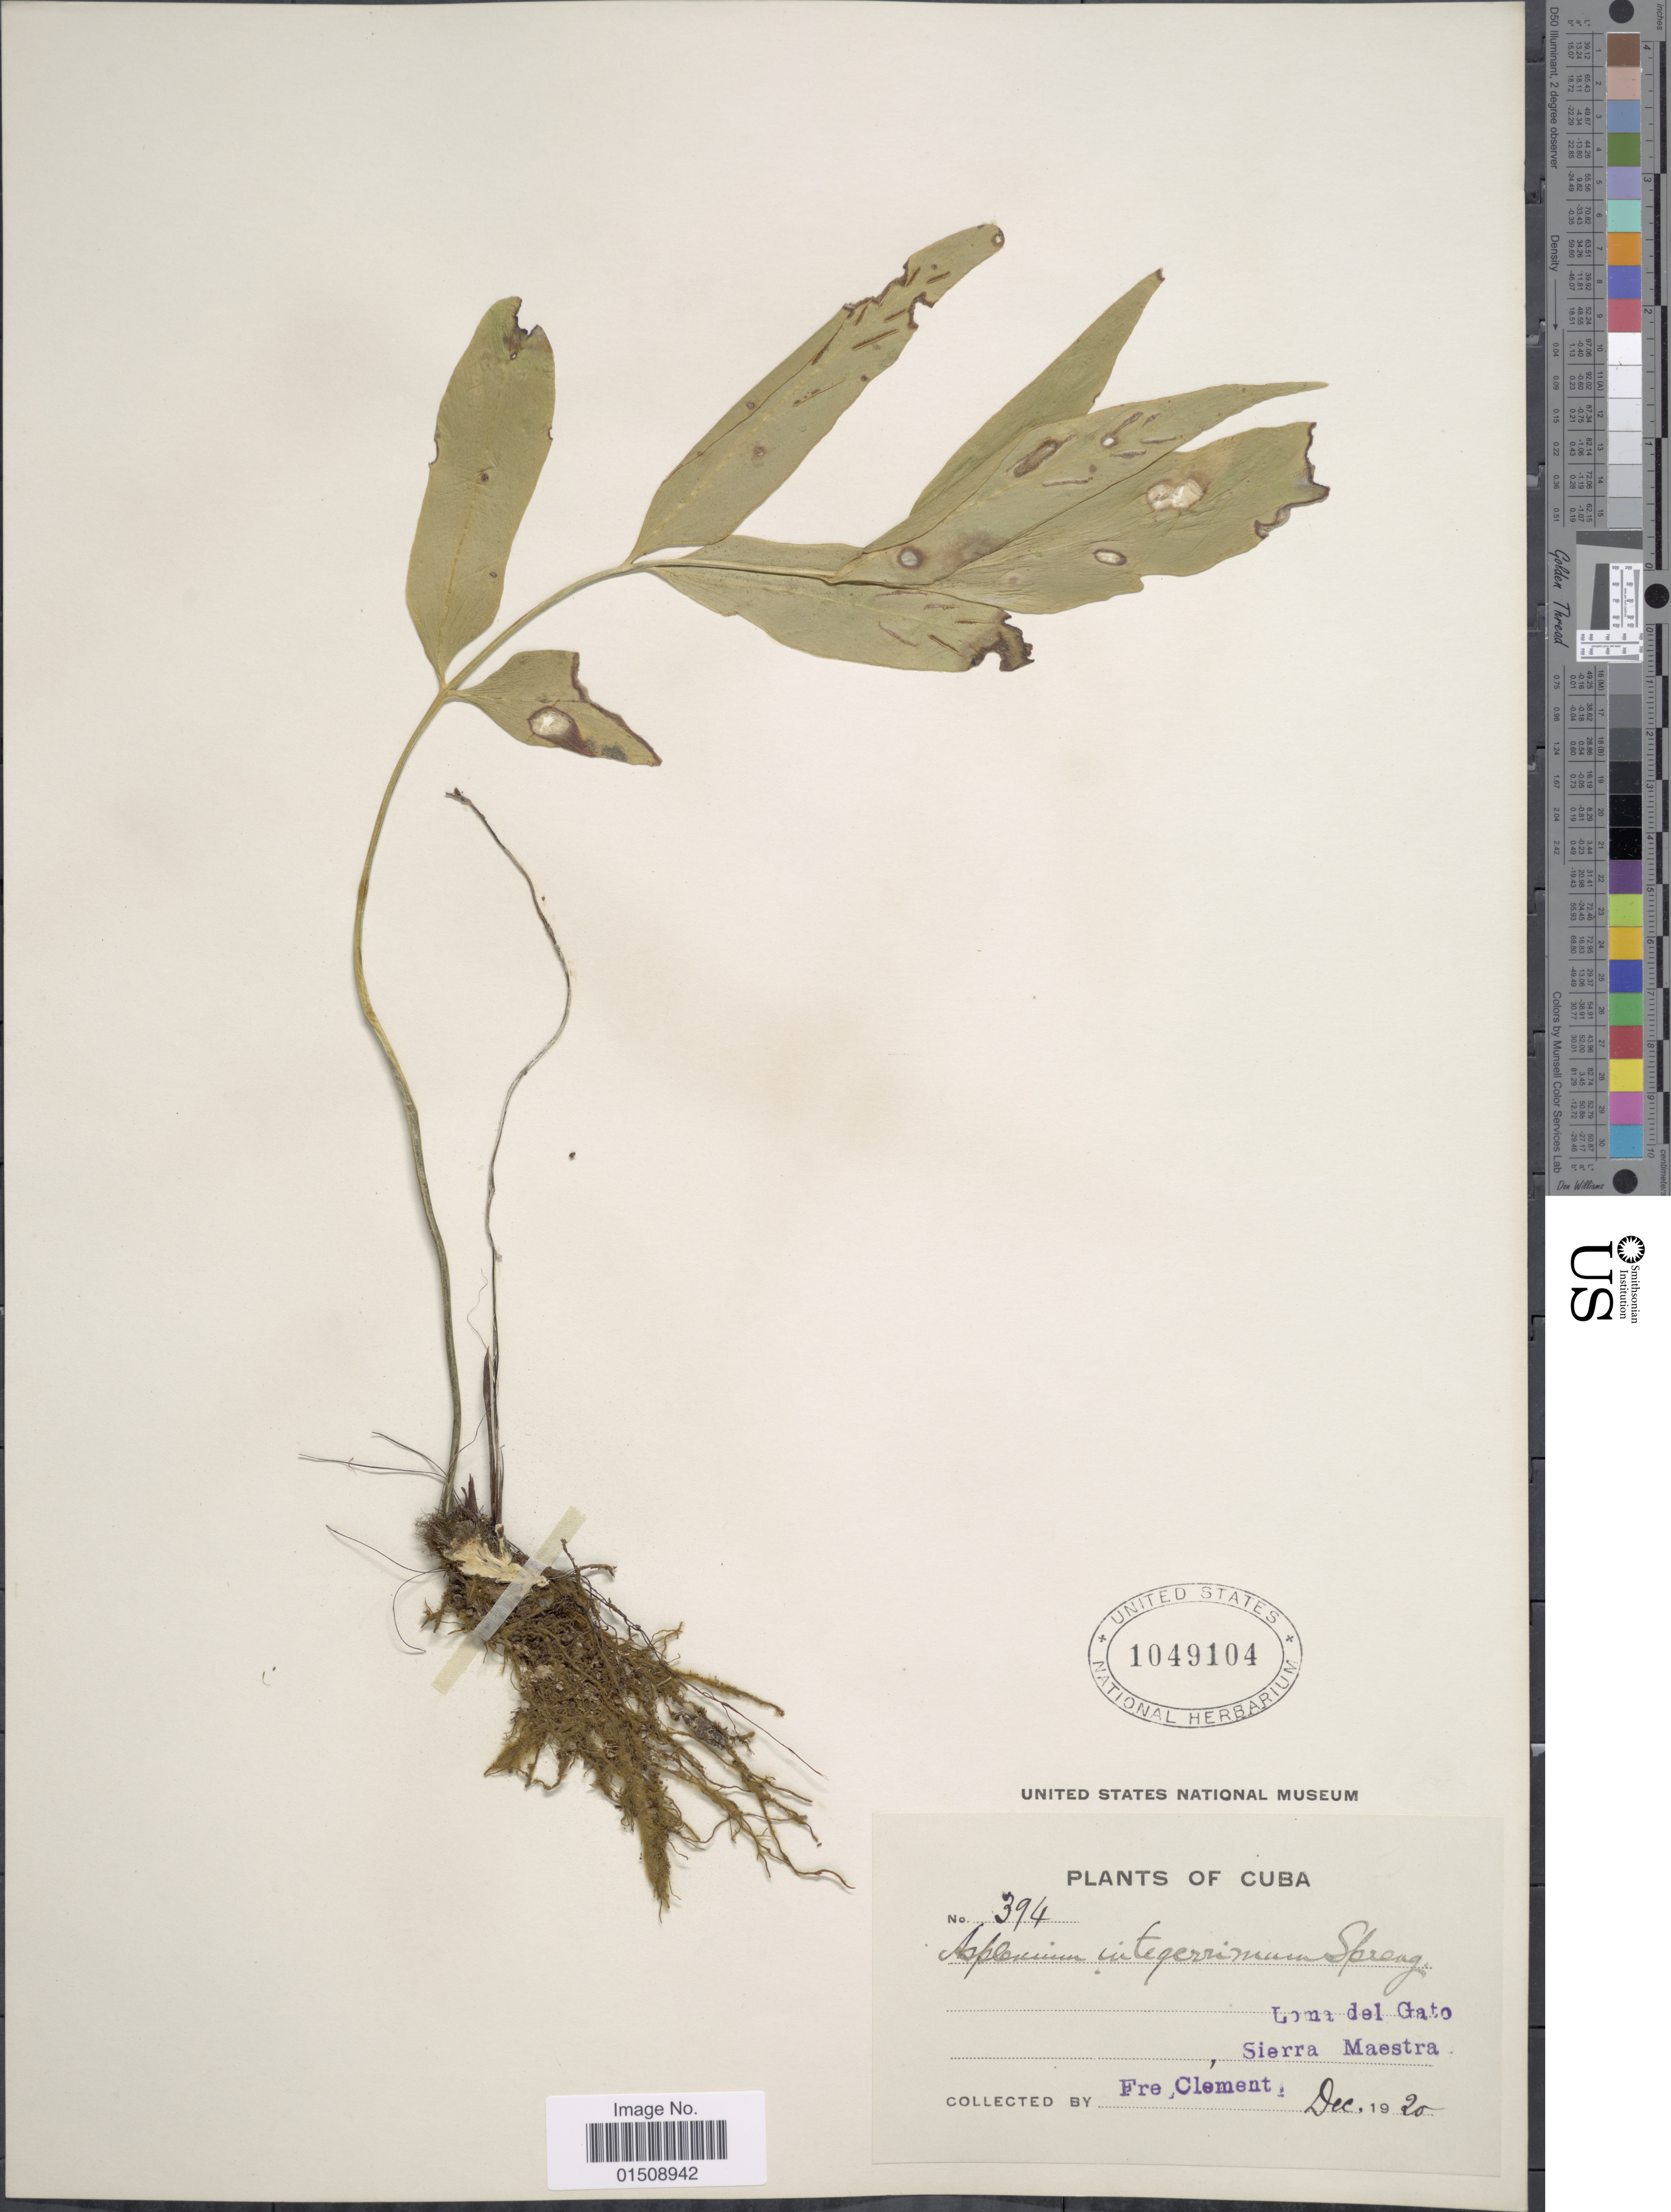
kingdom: Plantae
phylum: Tracheophyta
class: Polypodiopsida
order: Polypodiales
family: Aspleniaceae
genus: Asplenium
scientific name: Asplenium juglandifolium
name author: Lam.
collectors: B. Clement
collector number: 394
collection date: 1920-12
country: Cuba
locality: Loma del Gato, Sierra Maestra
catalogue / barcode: US 1049104